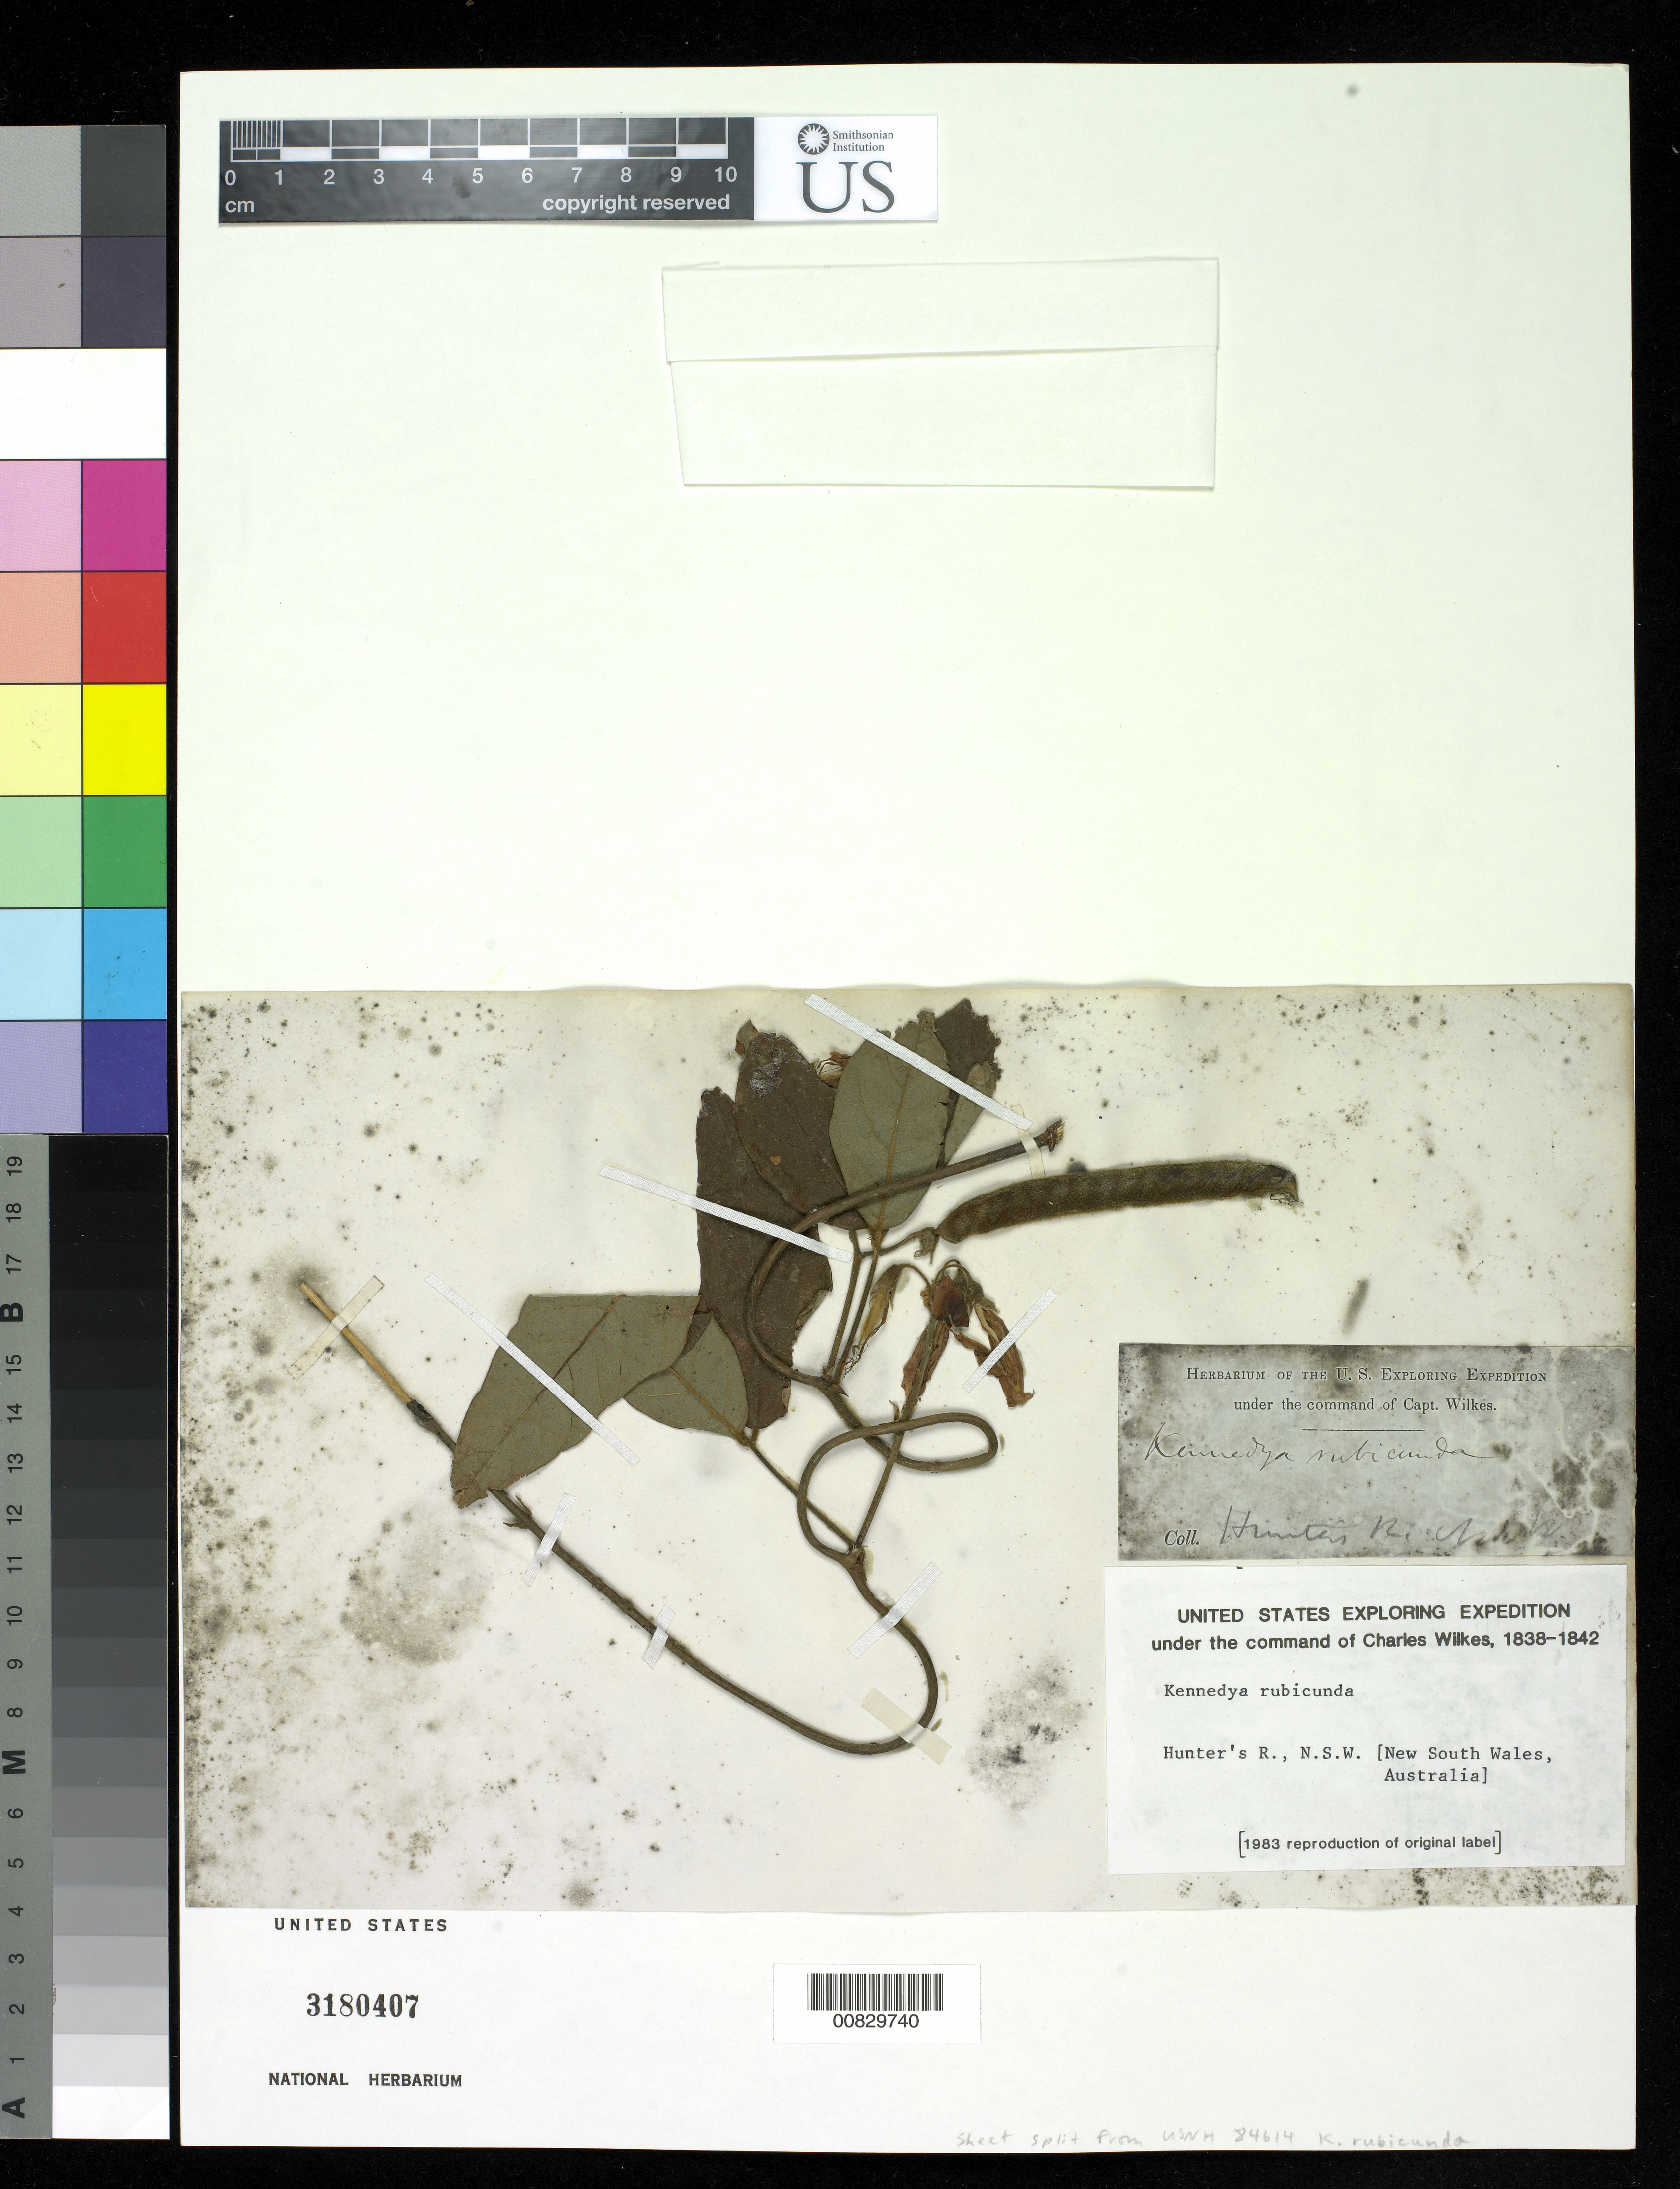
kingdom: Plantae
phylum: Tracheophyta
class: Magnoliopsida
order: Fabales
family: Fabaceae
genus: Kennedia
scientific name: Kennedia rubicunda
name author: Vent.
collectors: Wilkes Explor. Exped.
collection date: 1838/1842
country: Australia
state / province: New South Wales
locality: Hunter's River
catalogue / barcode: US 3180407